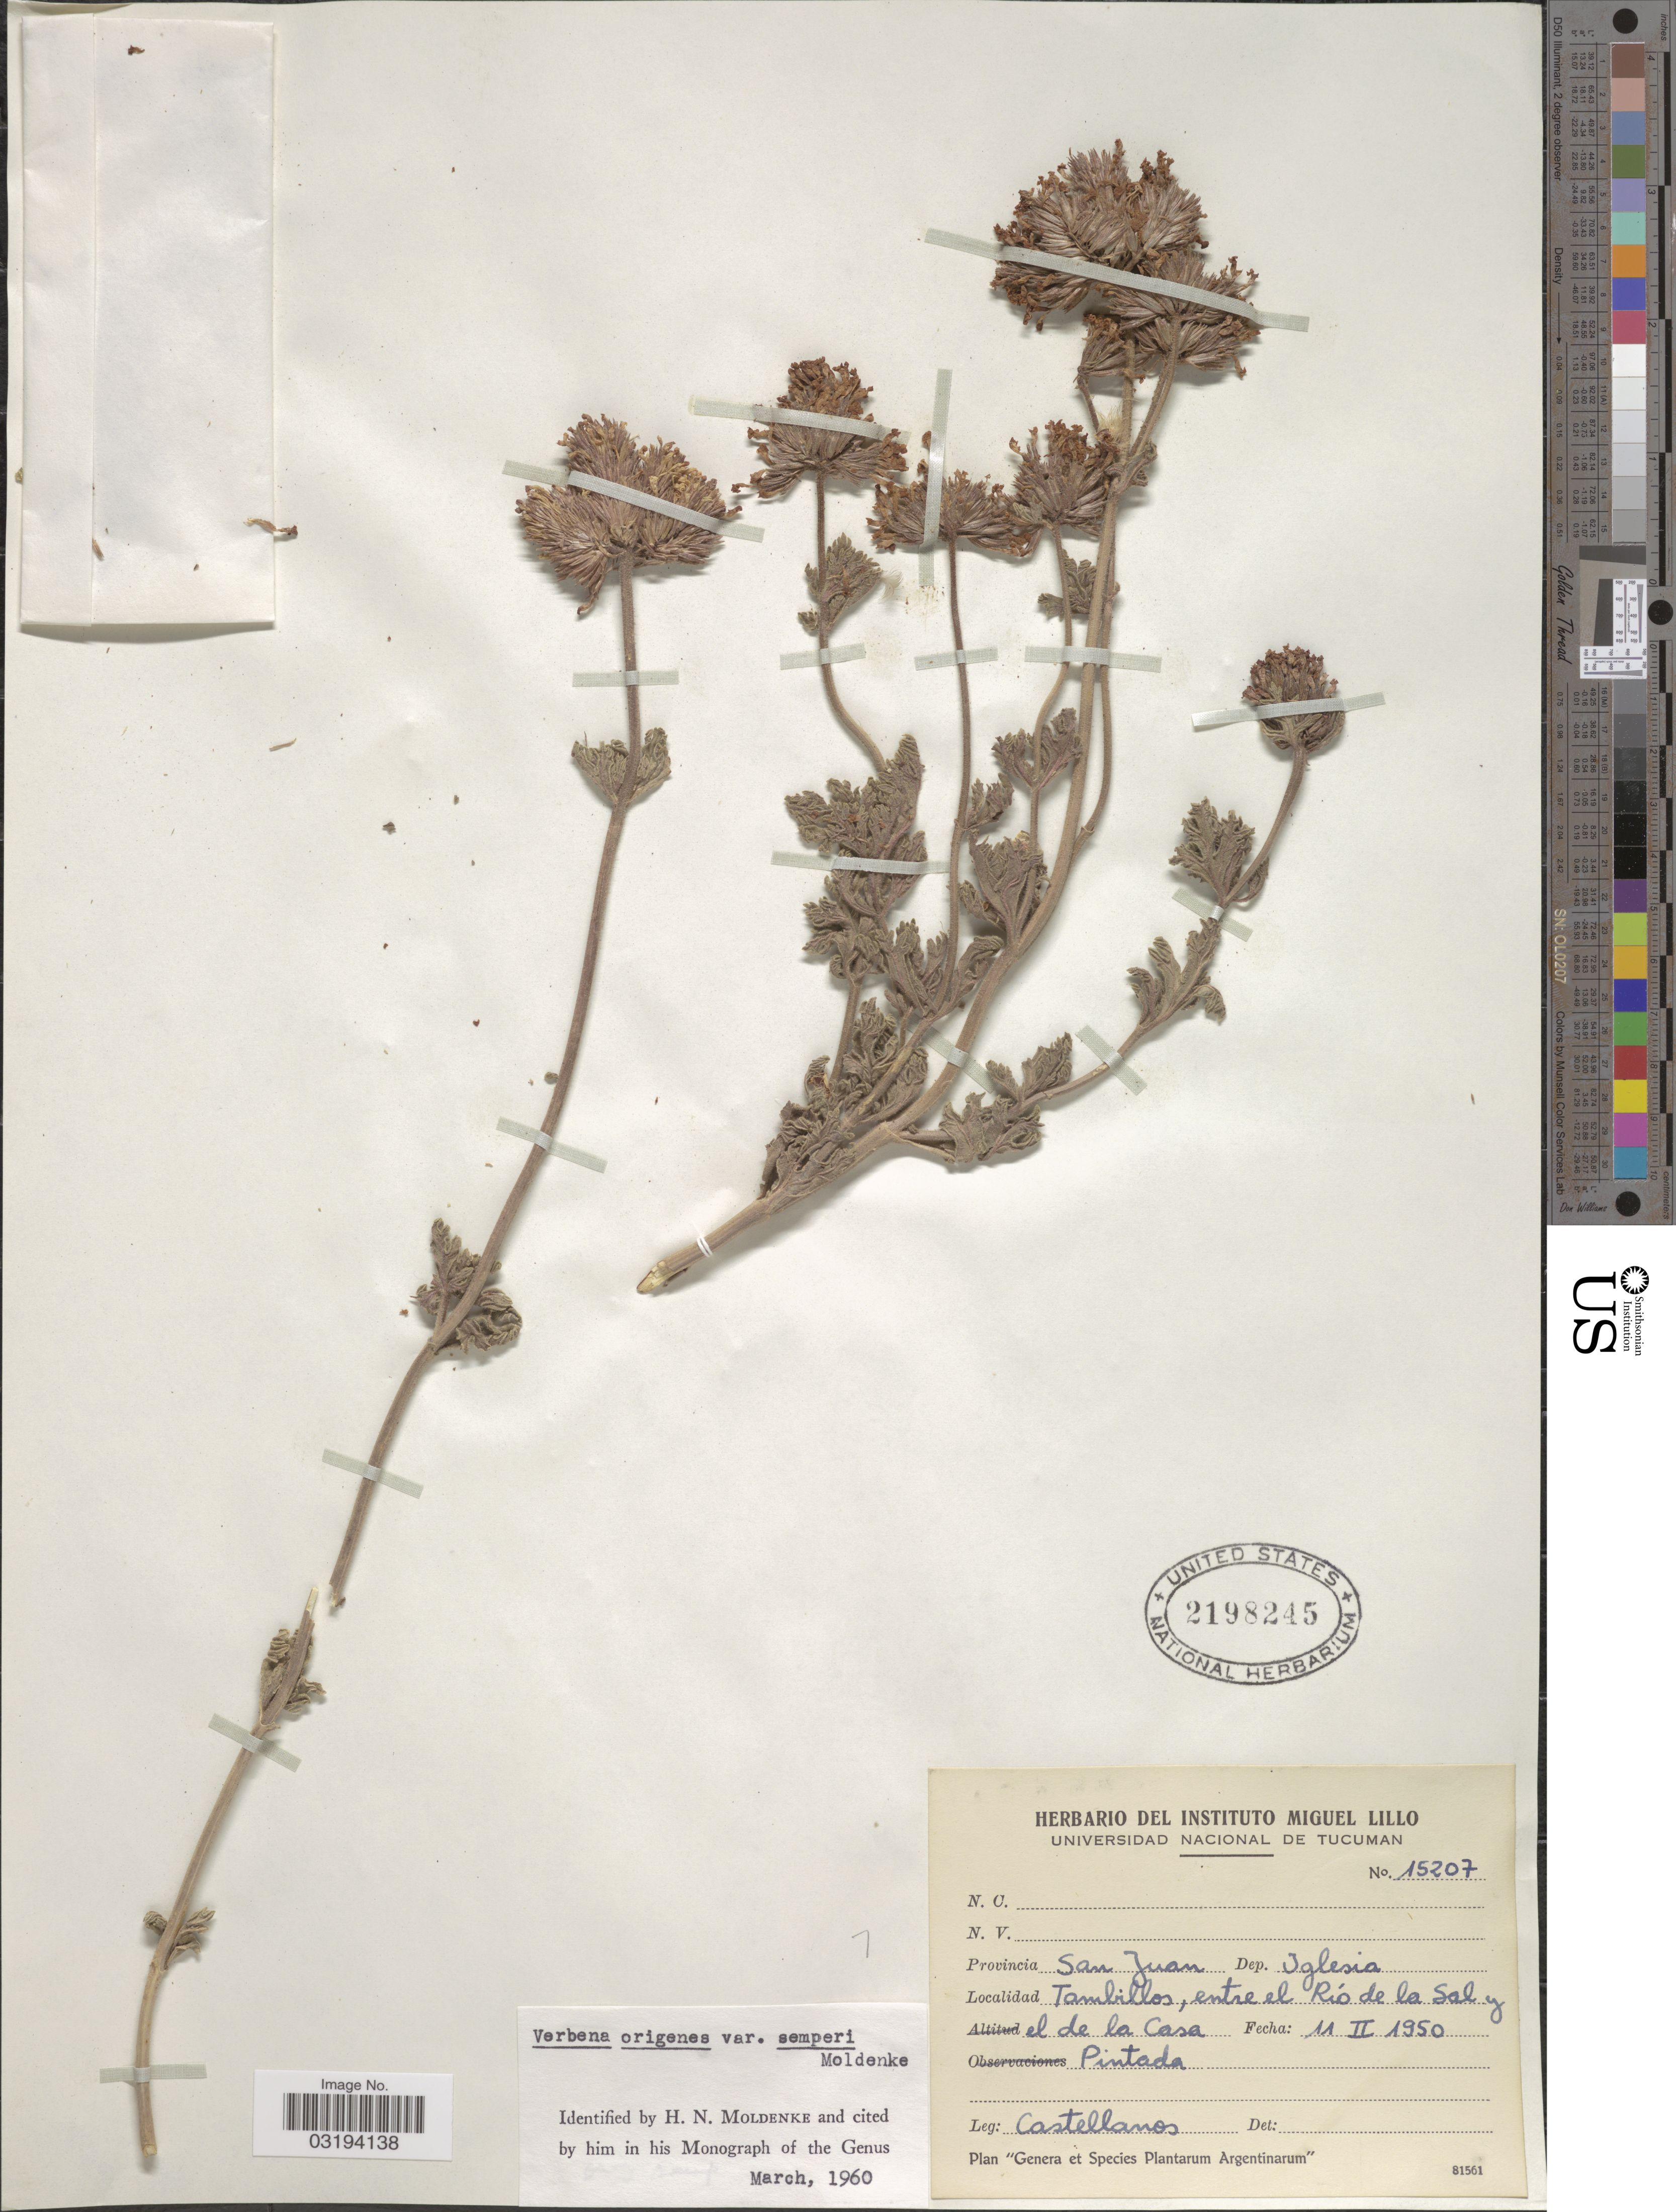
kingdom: Plantae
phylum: Tracheophyta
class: Magnoliopsida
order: Lamiales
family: Verbenaceae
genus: Verbena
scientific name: Verbena origenes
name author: Phil.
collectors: -- Castellanos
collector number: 15207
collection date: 1950-02-11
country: Argentina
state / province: San Juan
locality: Provincia San Juan. Dep. Iglesia. Tambillos, entre el Río de la Sal y el de la Casa.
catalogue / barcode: US 2198245